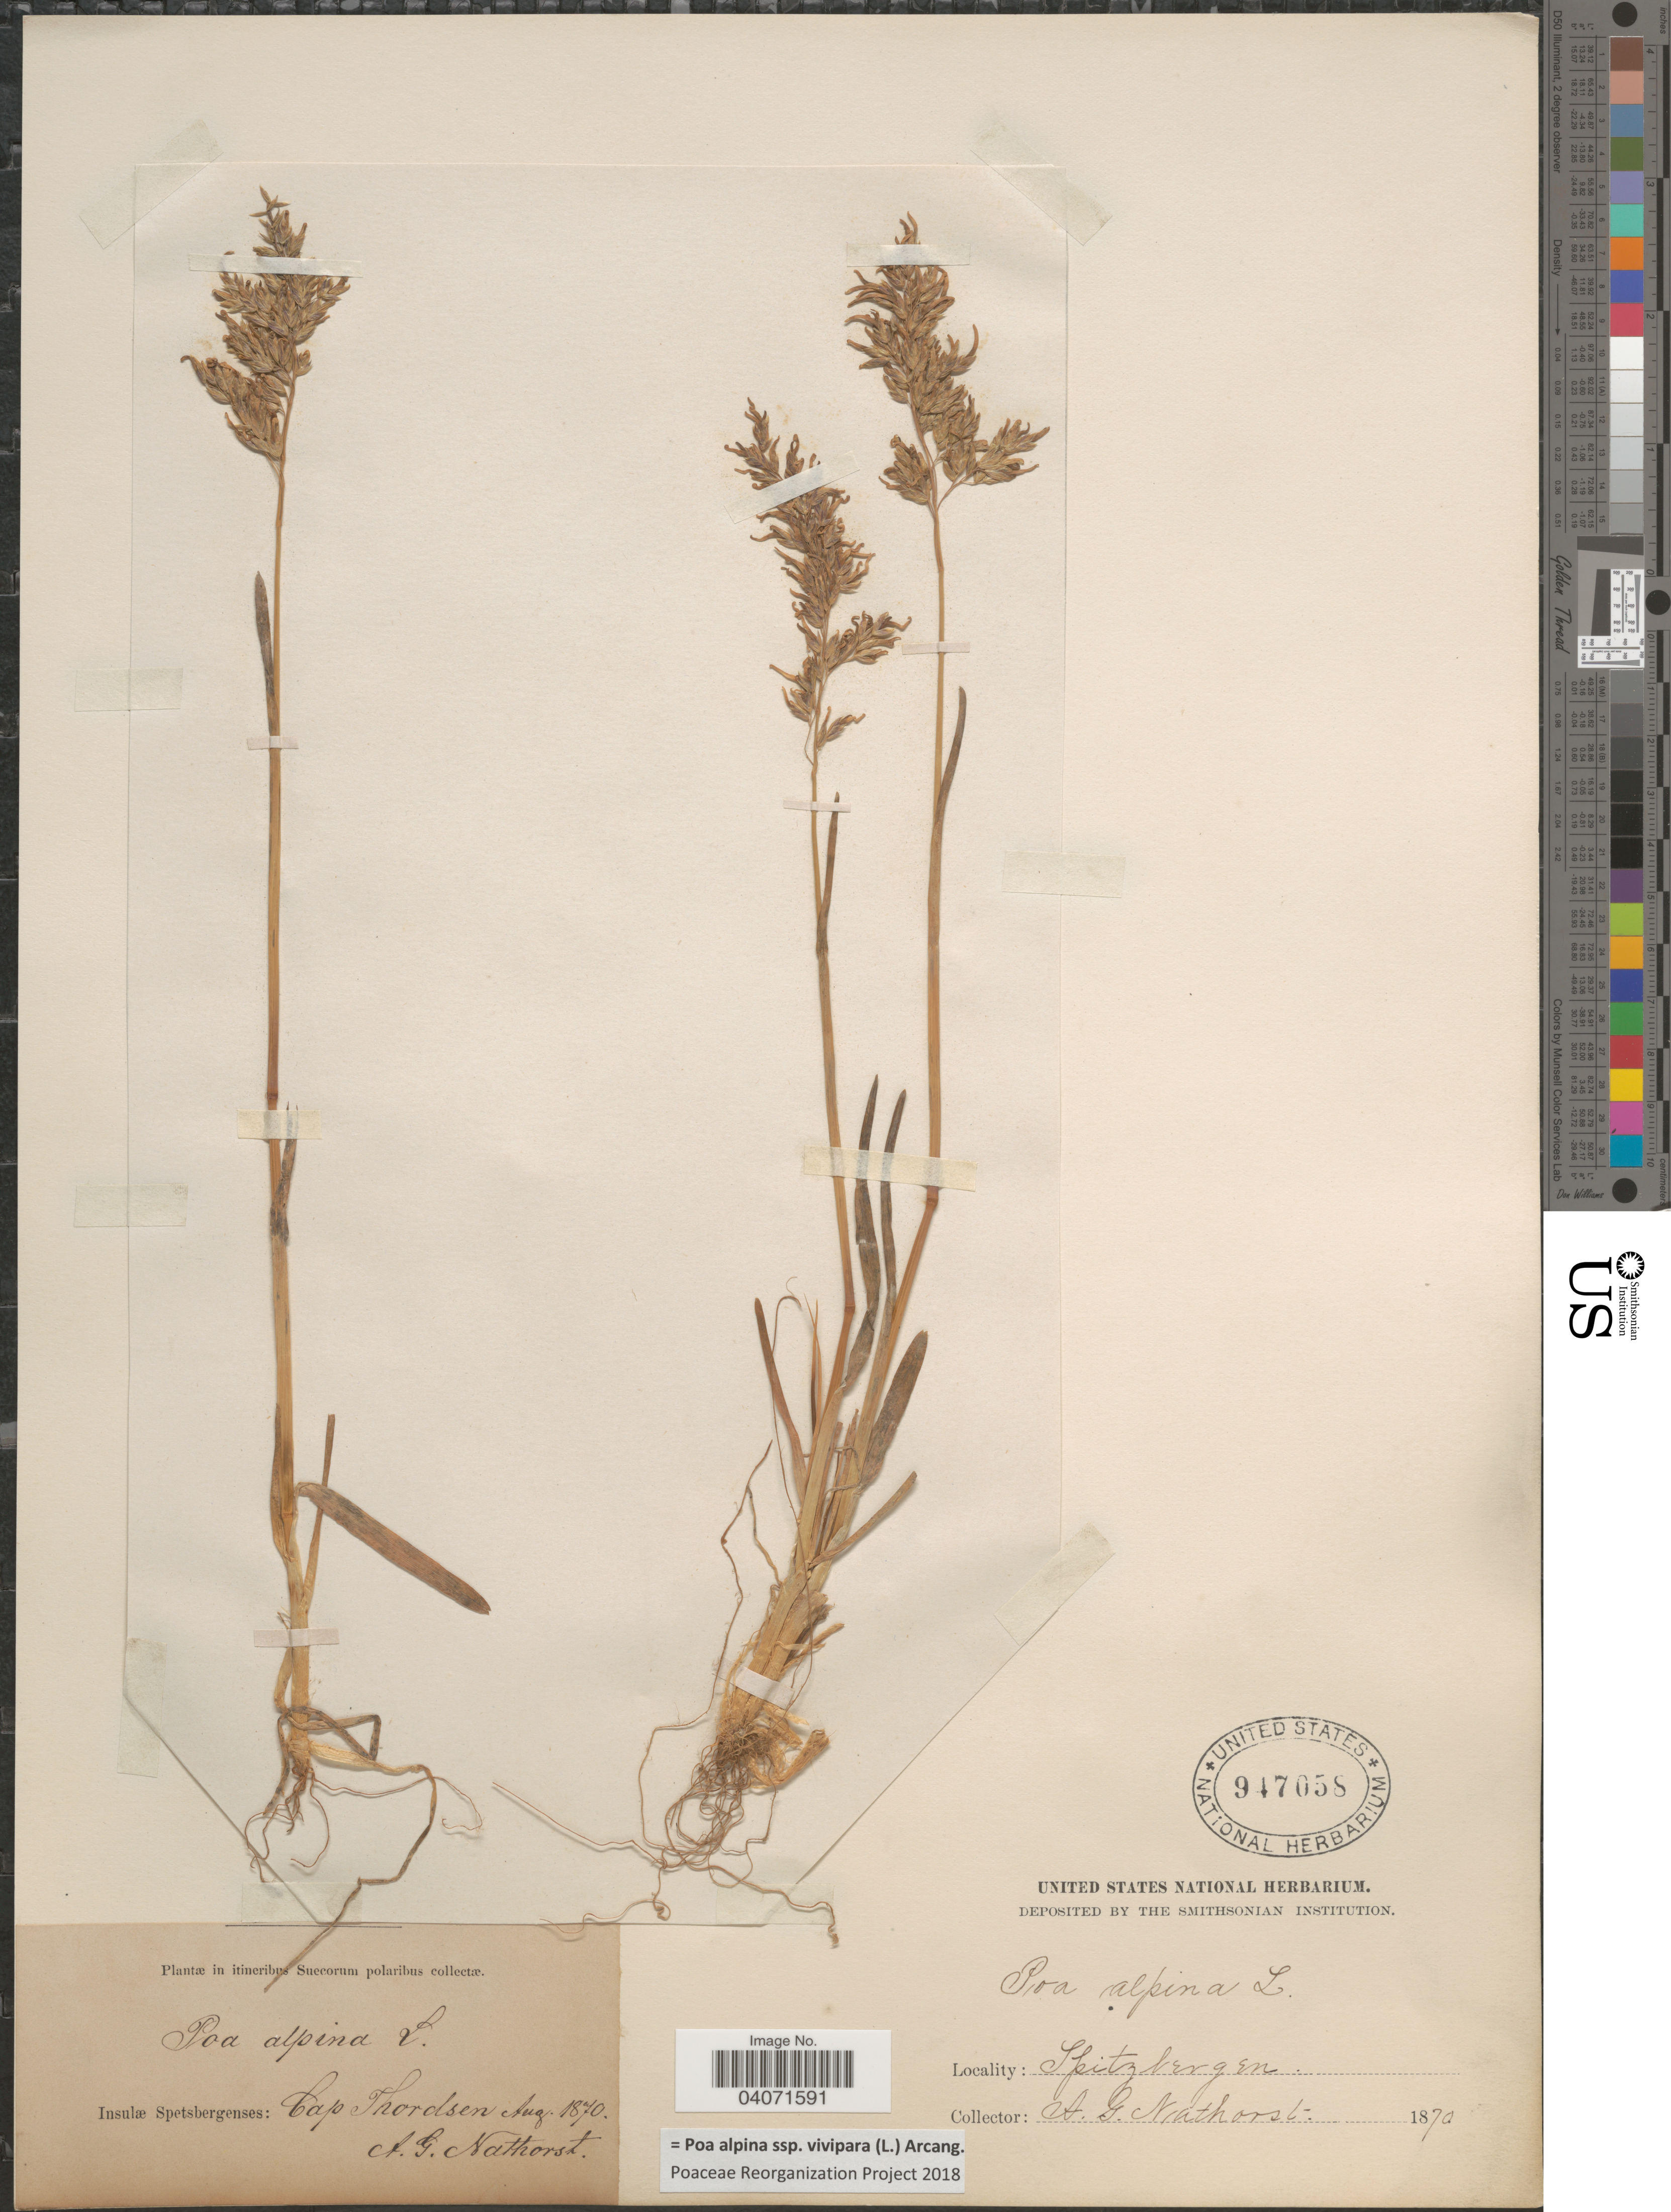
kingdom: Plantae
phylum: Tracheophyta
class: Liliopsida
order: Poales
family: Poaceae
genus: Poa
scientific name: Poa alpina subsp. vivipara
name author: (L.) Arcang.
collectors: A. Nathorst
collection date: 1870-08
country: Norway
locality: In itineribus Suecorum polaribus. Insulæ Spetsbergenses: Cap Thordsen. Spitzbergen.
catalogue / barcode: US 947058